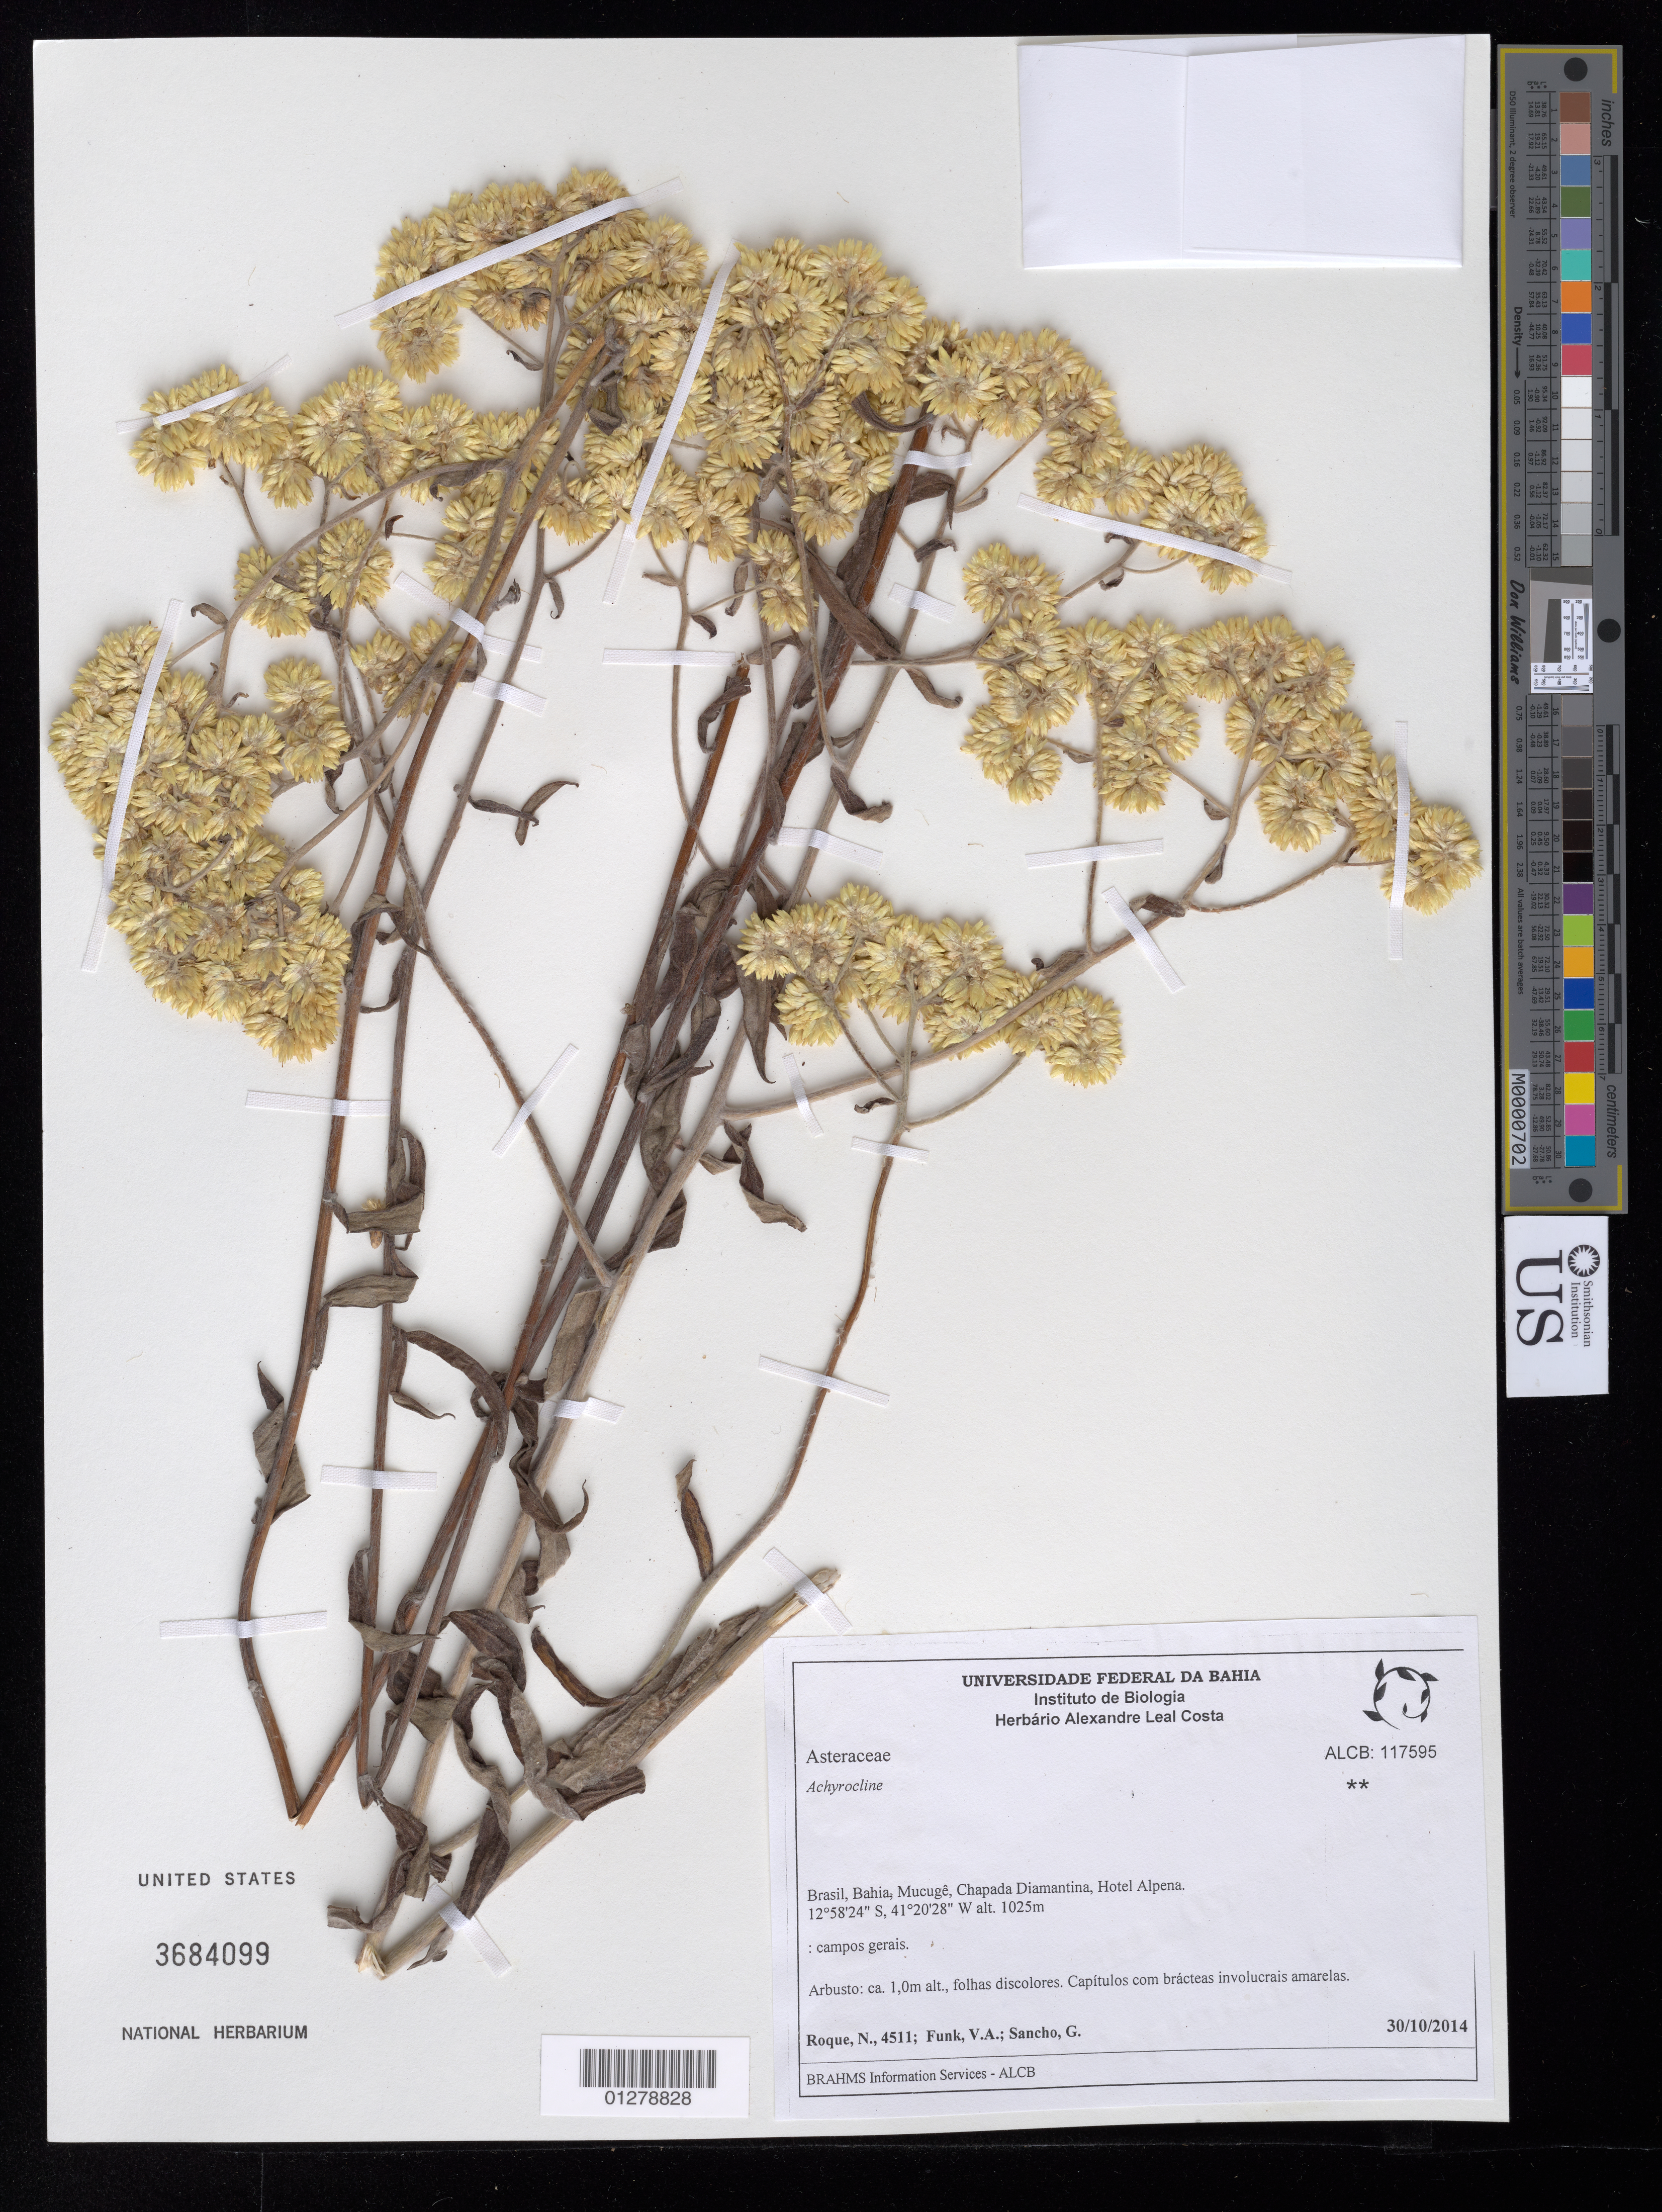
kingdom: Plantae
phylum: Tracheophyta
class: Magnoliopsida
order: Asterales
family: Asteraceae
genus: Achyrocline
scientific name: Achyrocline sp.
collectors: V. Funk & G. Sancho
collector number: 4511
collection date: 2014-10-30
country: Brazil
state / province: Bahia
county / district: Mucugê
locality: Chapada Diamantina, Hotel Alpena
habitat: campos gerais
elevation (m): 1025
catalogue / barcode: US 3684099